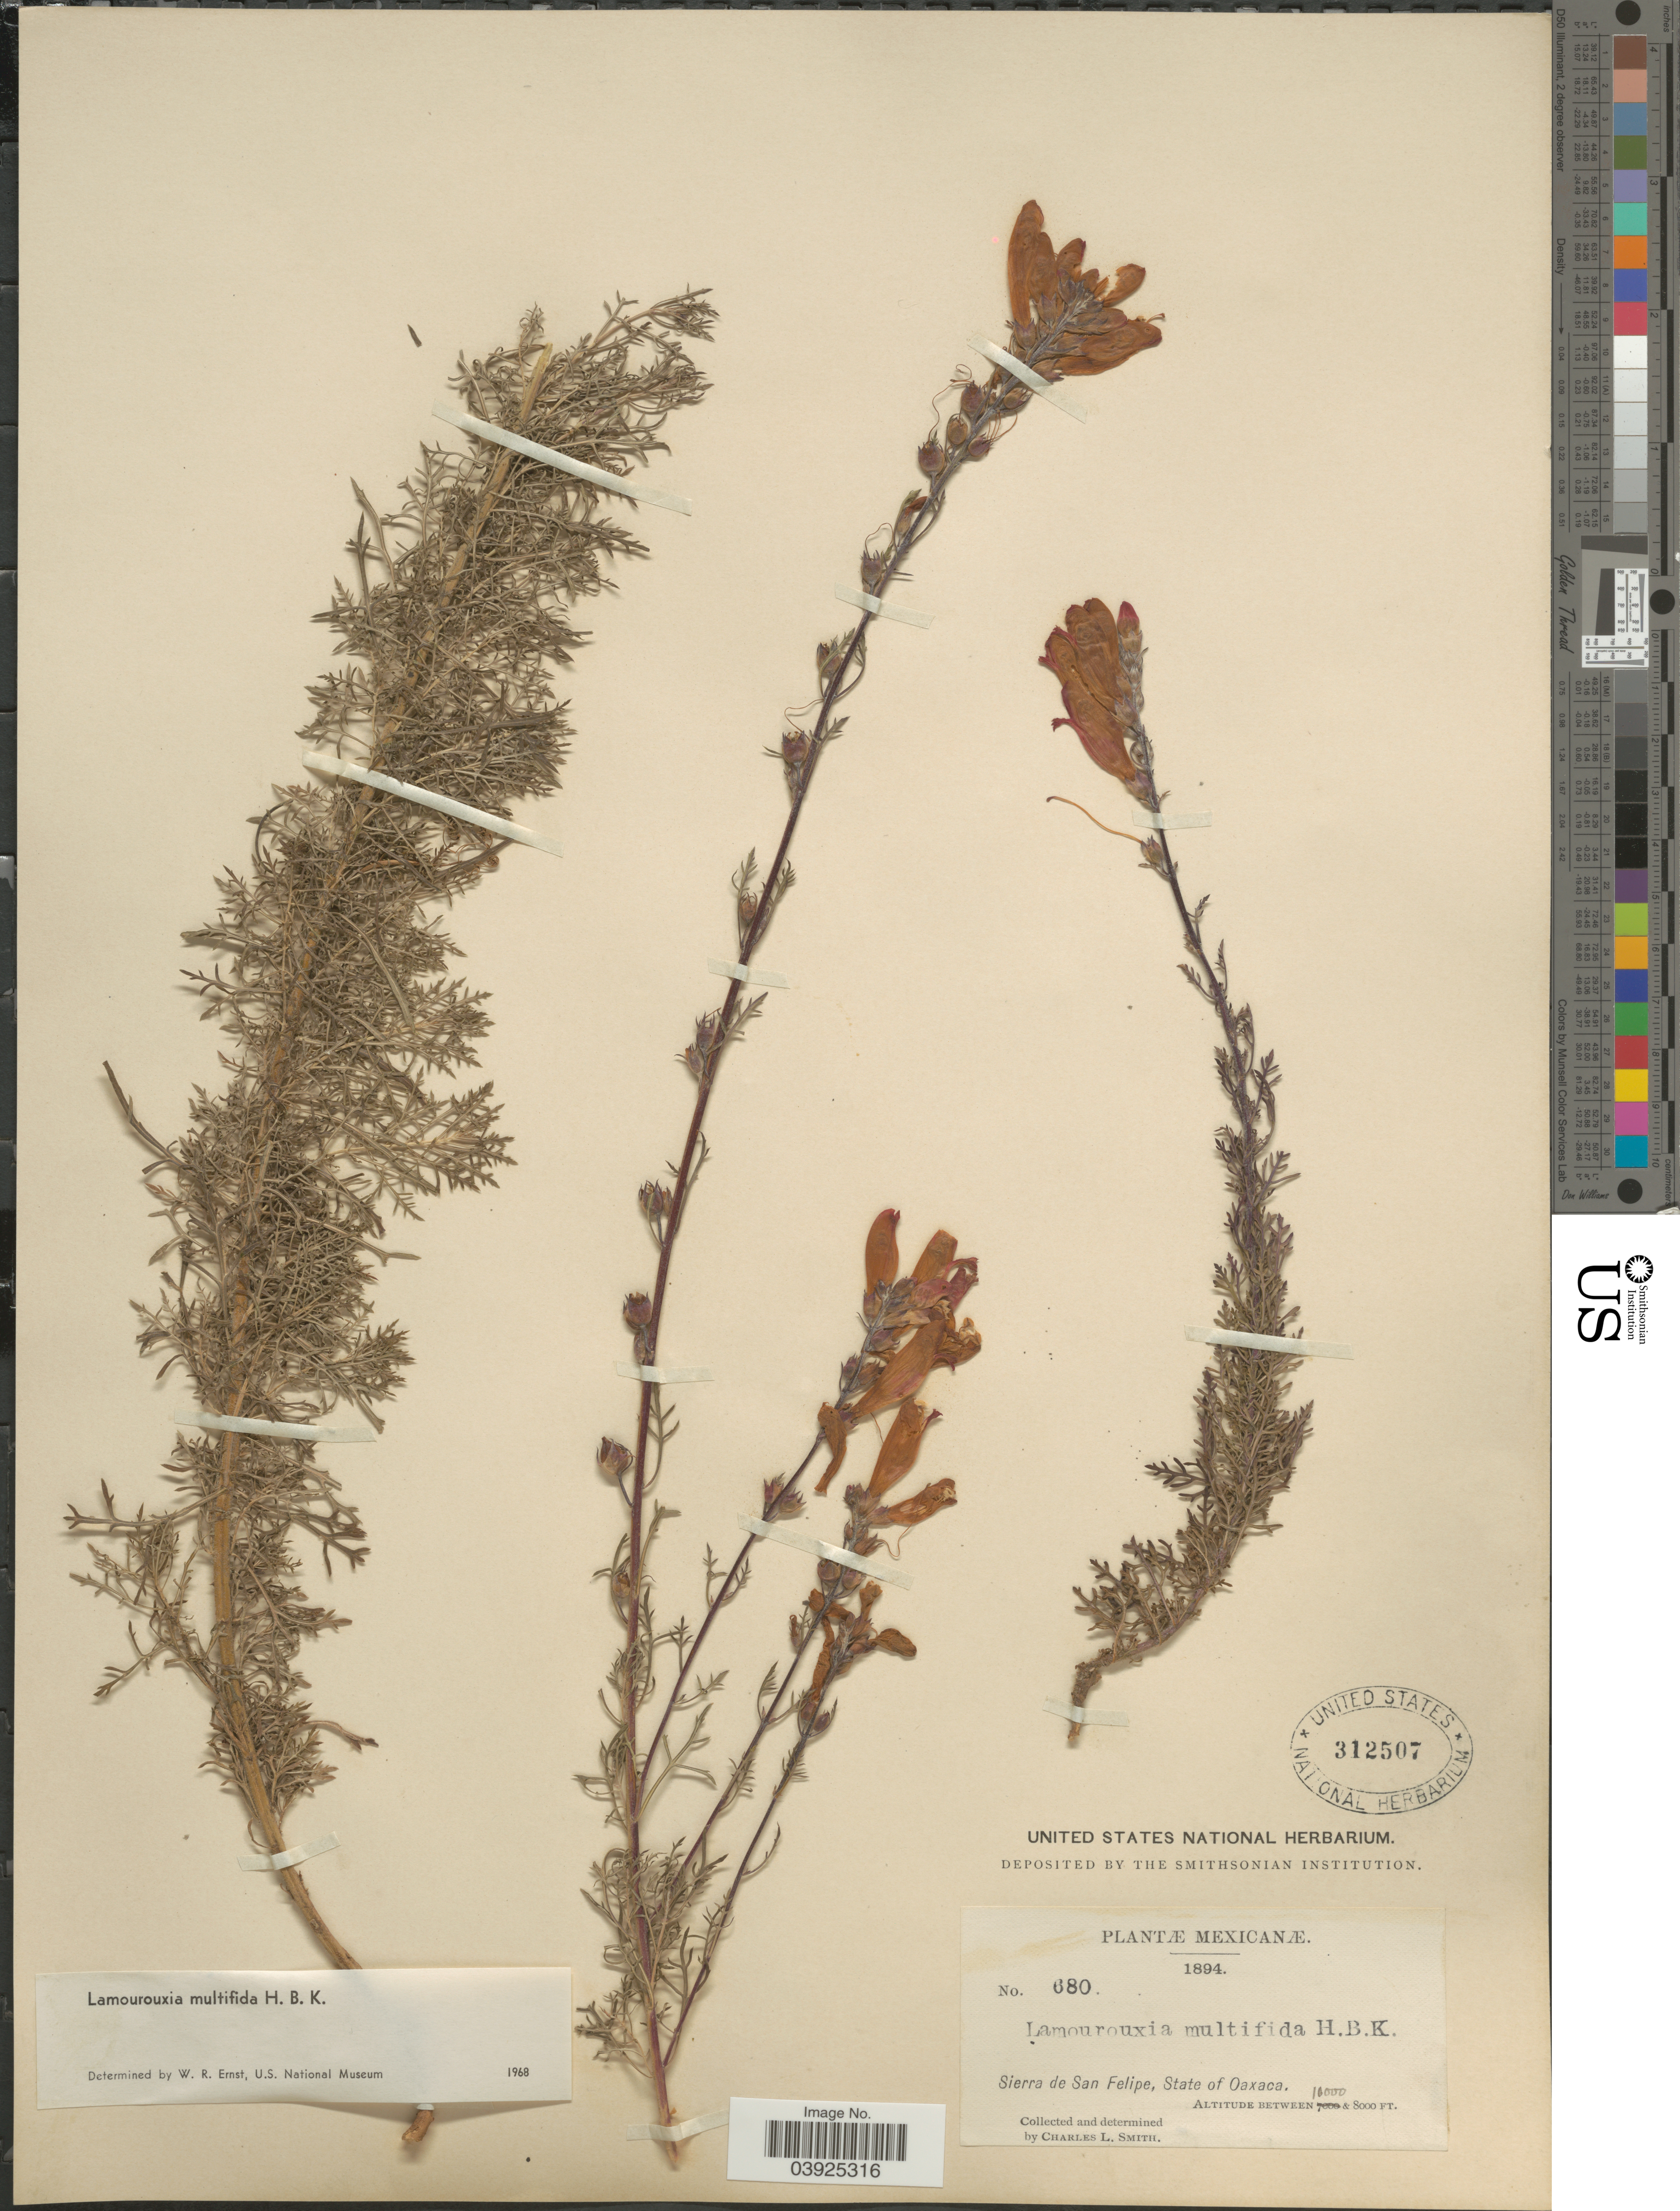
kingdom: Plantae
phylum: Tracheophyta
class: Magnoliopsida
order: Lamiales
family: Orobanchaceae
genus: Lamourouxia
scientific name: Lamourouxia multifida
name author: Kunth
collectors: C. L. Smith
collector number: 680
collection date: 1894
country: Mexico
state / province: Oaxaca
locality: Sierra de San Felipe.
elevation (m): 2438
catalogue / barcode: US 312507